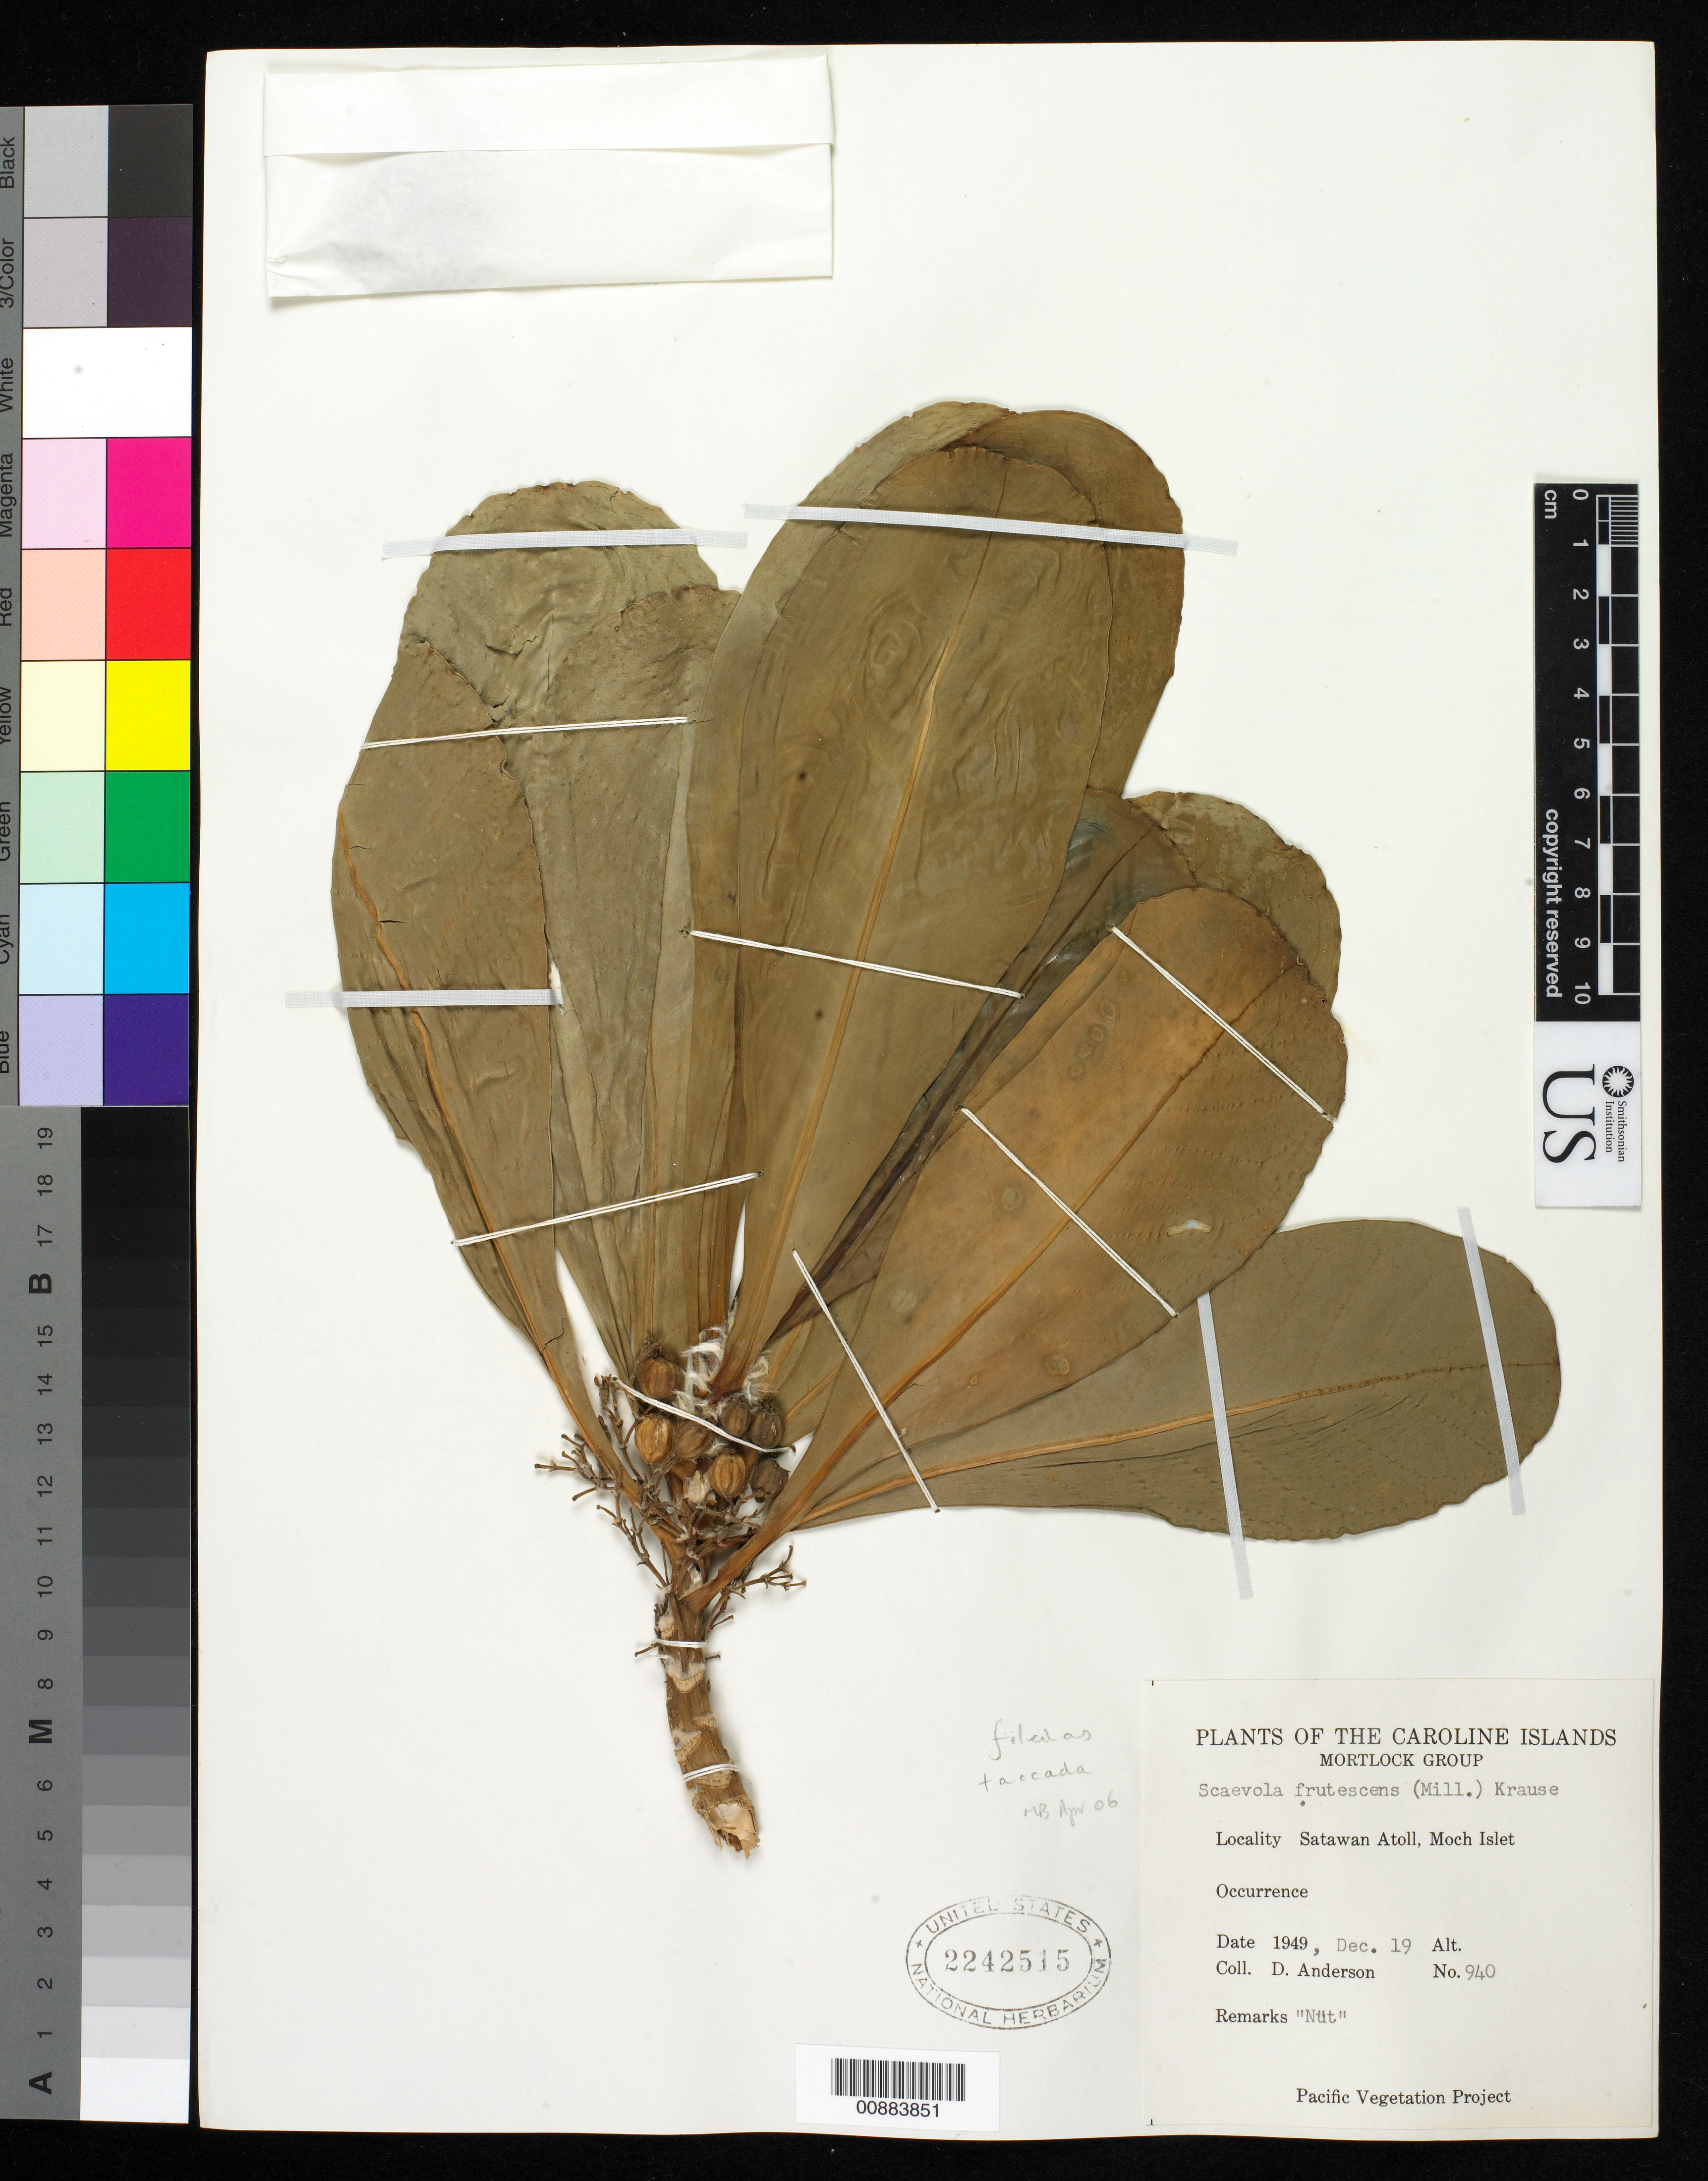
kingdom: Plantae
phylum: Tracheophyta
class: Magnoliopsida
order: Asterales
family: Goodeniaceae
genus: Scaevola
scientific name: Scaevola frutescens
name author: (Mill.) Krause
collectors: D. Anderson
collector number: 940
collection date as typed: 19 Dec 1949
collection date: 1949-12-19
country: Micronesia, Federated States of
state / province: Truk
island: Satawan Atoll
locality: Moch Islet, Mortlock Is.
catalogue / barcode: US 2242515